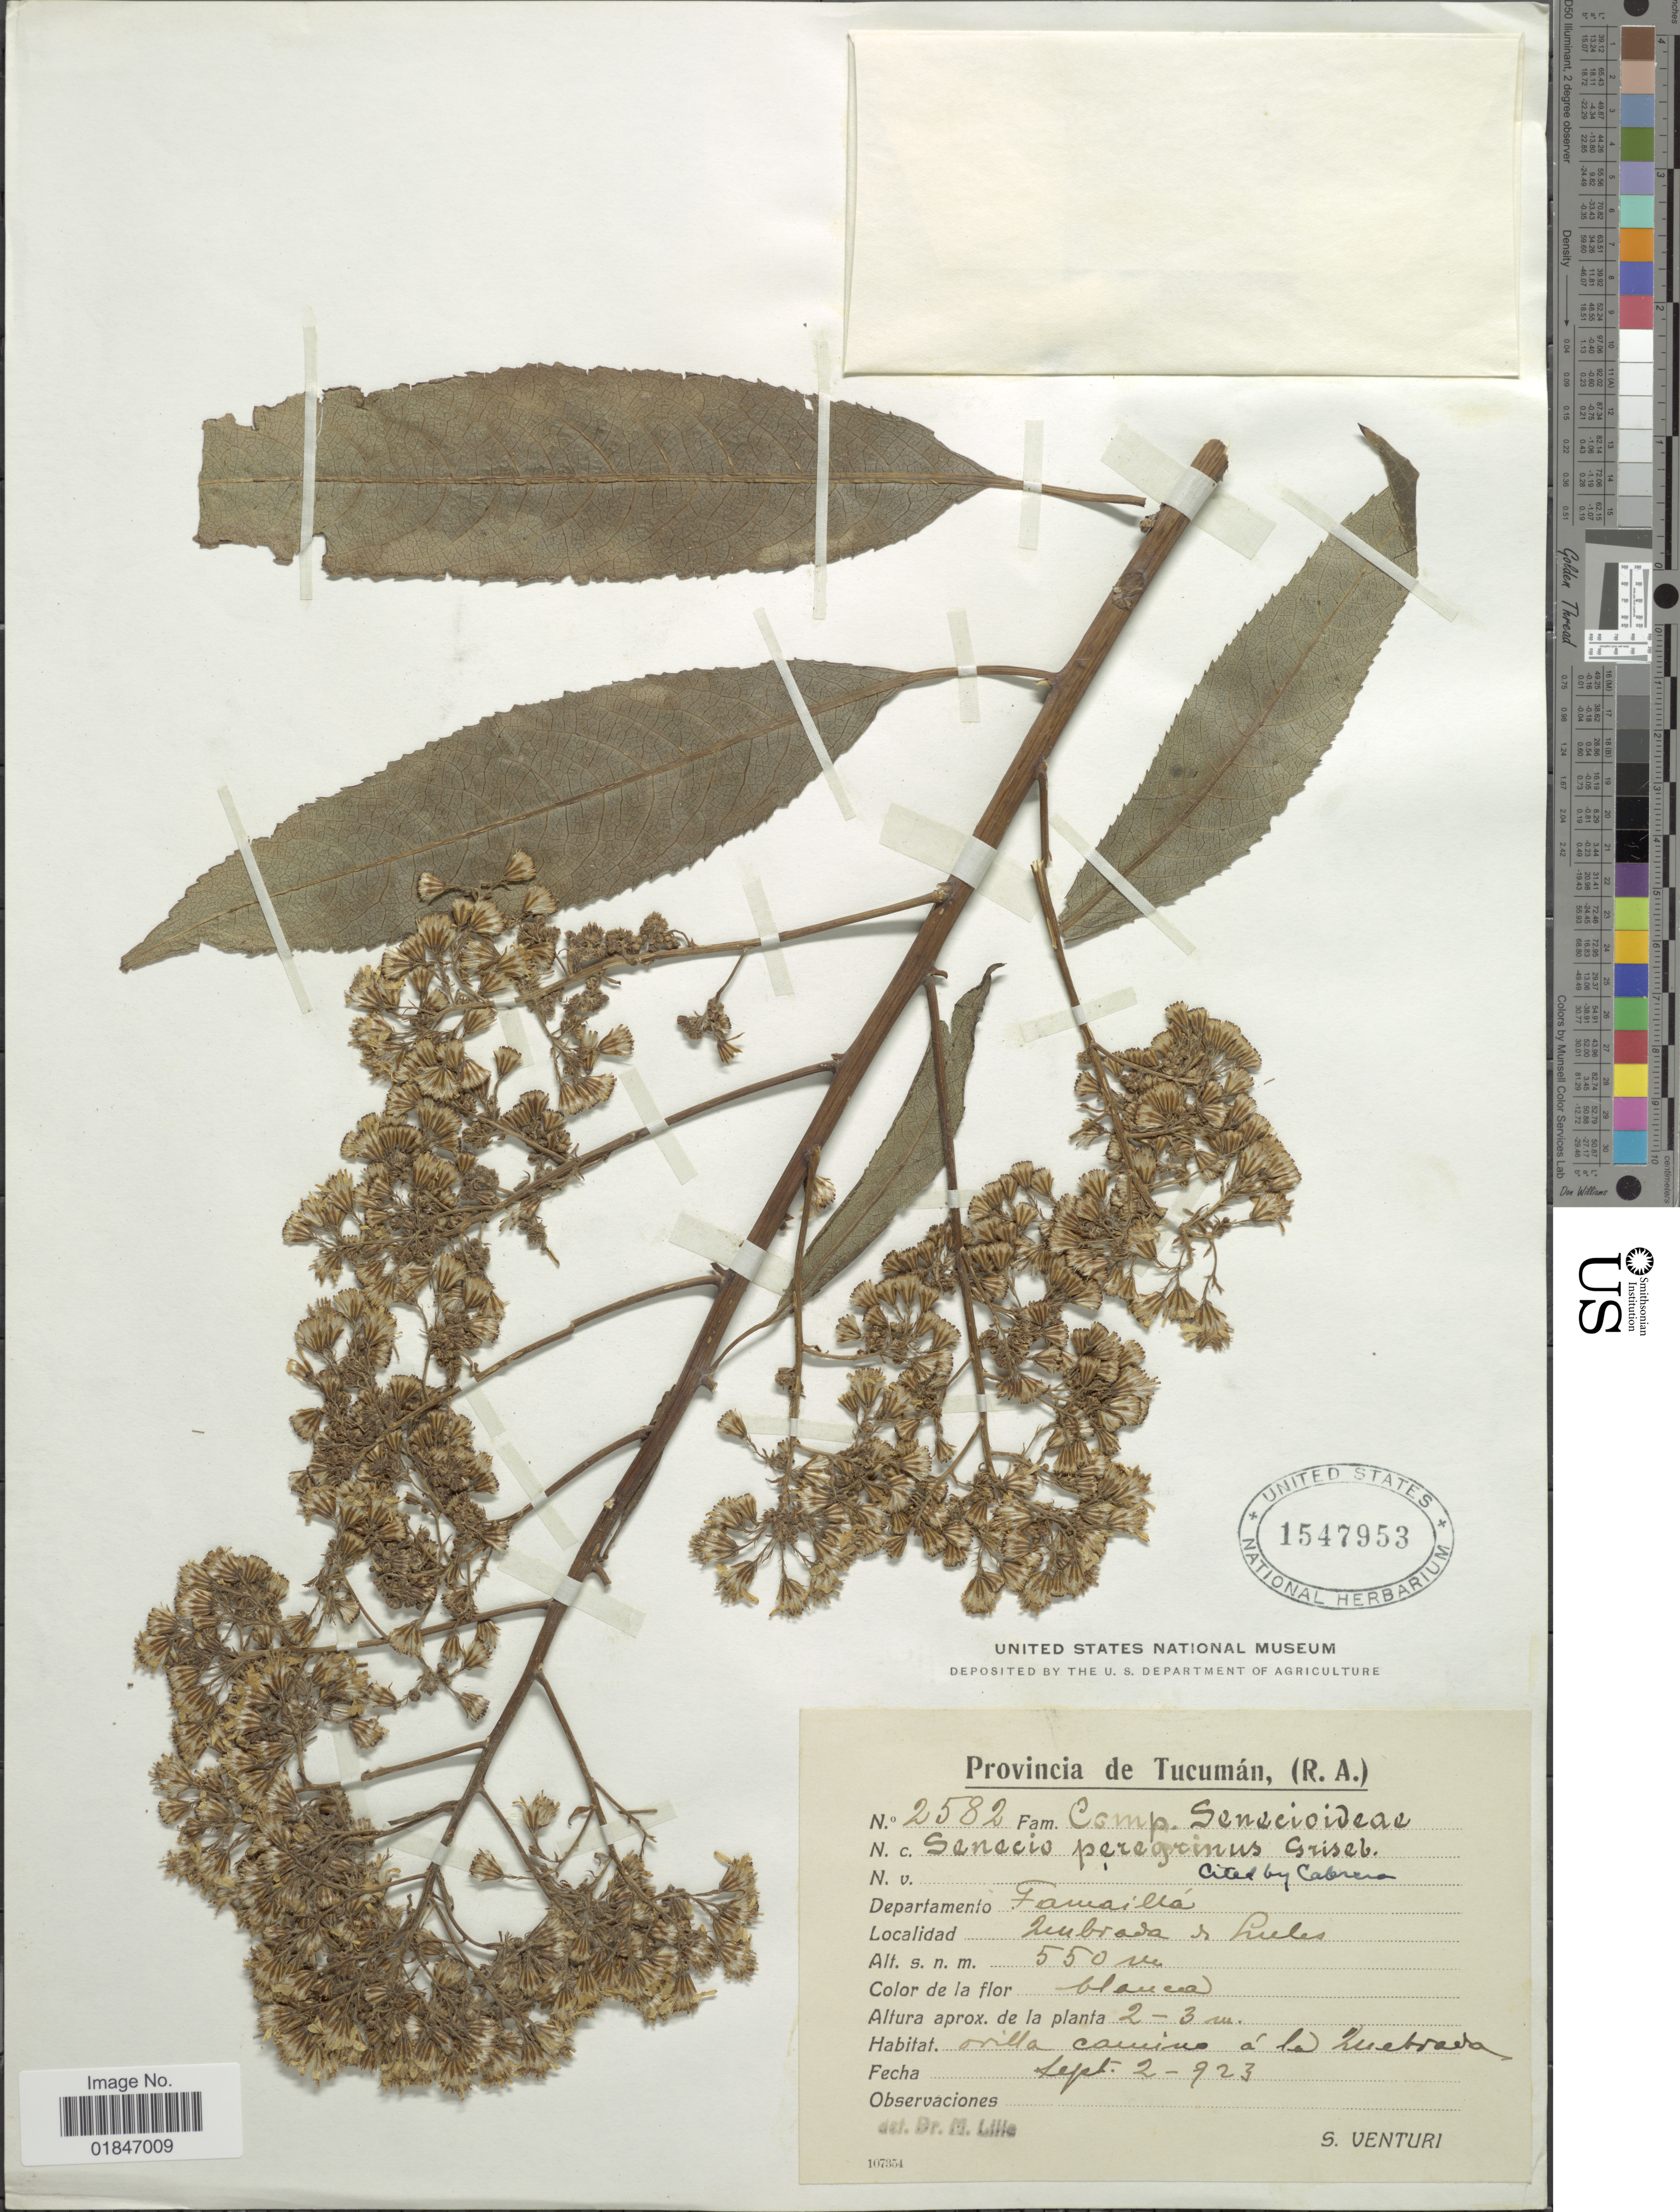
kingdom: Plantae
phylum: Tracheophyta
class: Magnoliopsida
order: Asterales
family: Asteraceae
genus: Dendrophorbium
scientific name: Dendrophorbium peregrinum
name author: (Griseb.) C. Jeffrey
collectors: S. Venturi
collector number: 2582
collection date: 1923-09-02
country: Argentina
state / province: Tucuman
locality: Provincia de Tucuman, (R. A), Quebrada de Lules. Departamento Famailla.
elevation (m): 550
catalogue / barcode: US 1547953